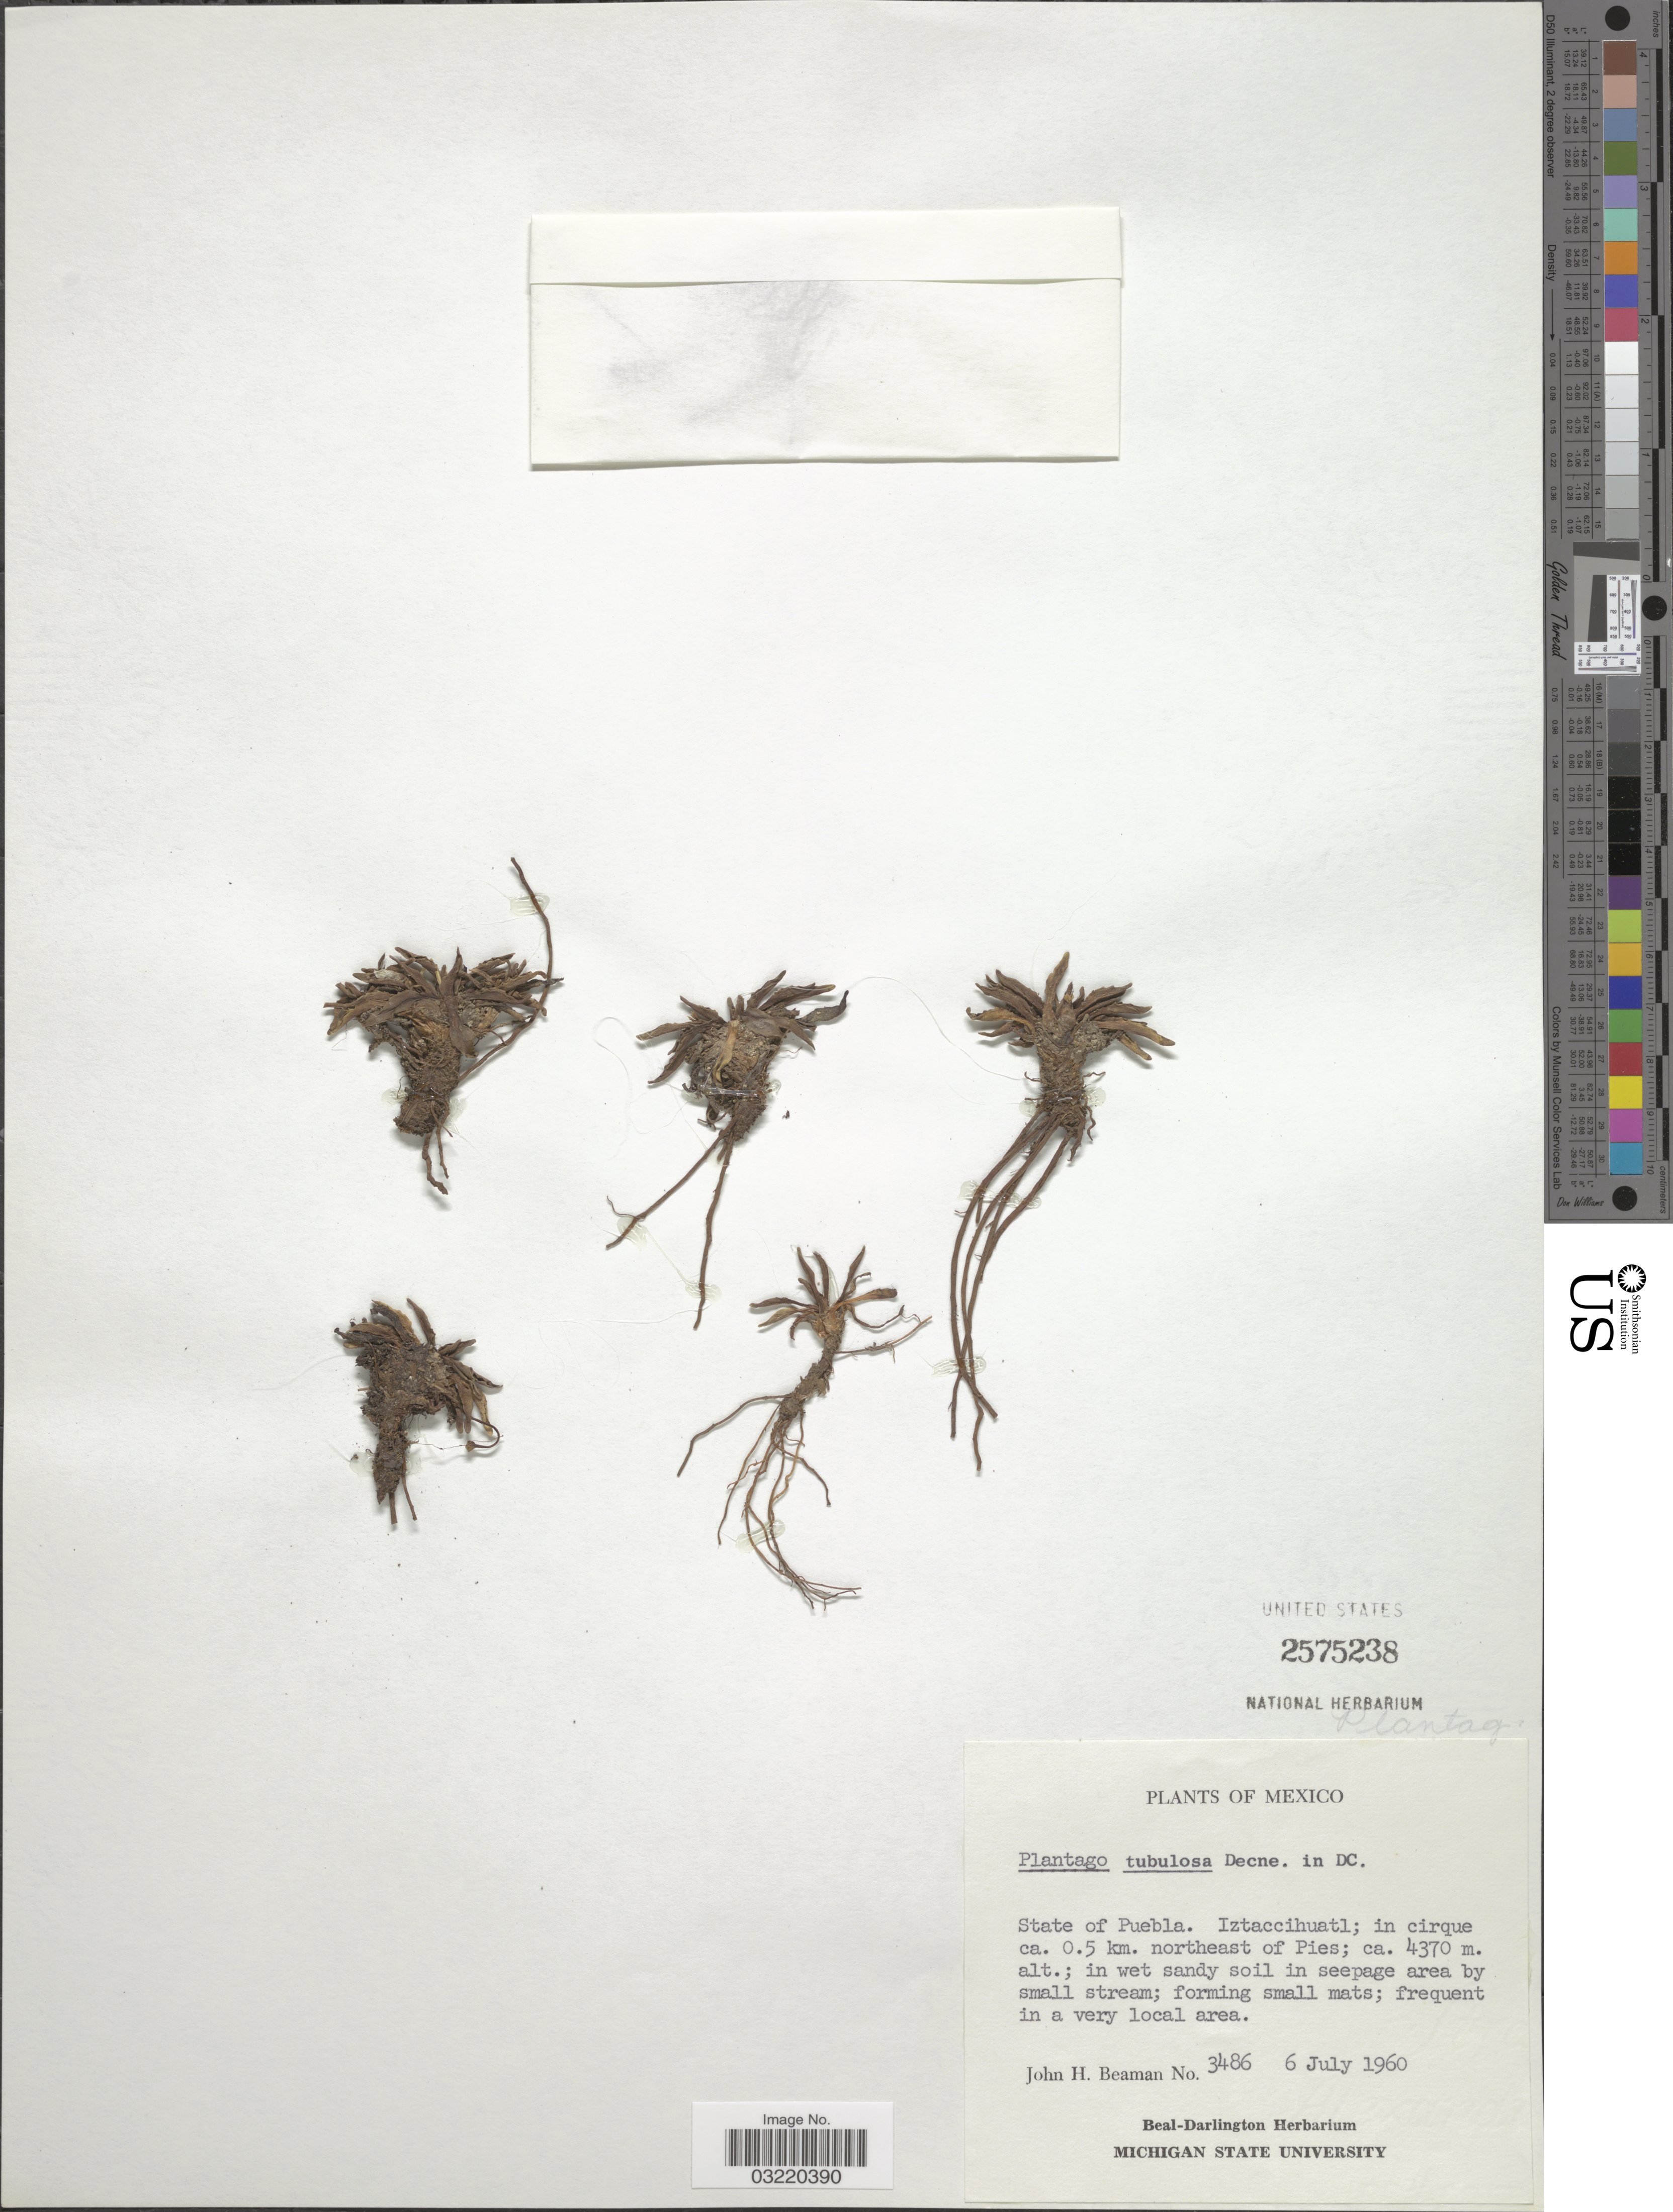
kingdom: Plantae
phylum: Tracheophyta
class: Magnoliopsida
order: Lamiales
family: Plantaginaceae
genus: Plantago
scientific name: Plantago tubulosa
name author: Decne.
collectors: J. H. Beaman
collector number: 3486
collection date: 1960-07-06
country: Mexico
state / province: Puebla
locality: Iztaccihuatl; in cirque ca. 0.5 km. northeast of Pies.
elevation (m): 4370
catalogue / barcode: US 2575238